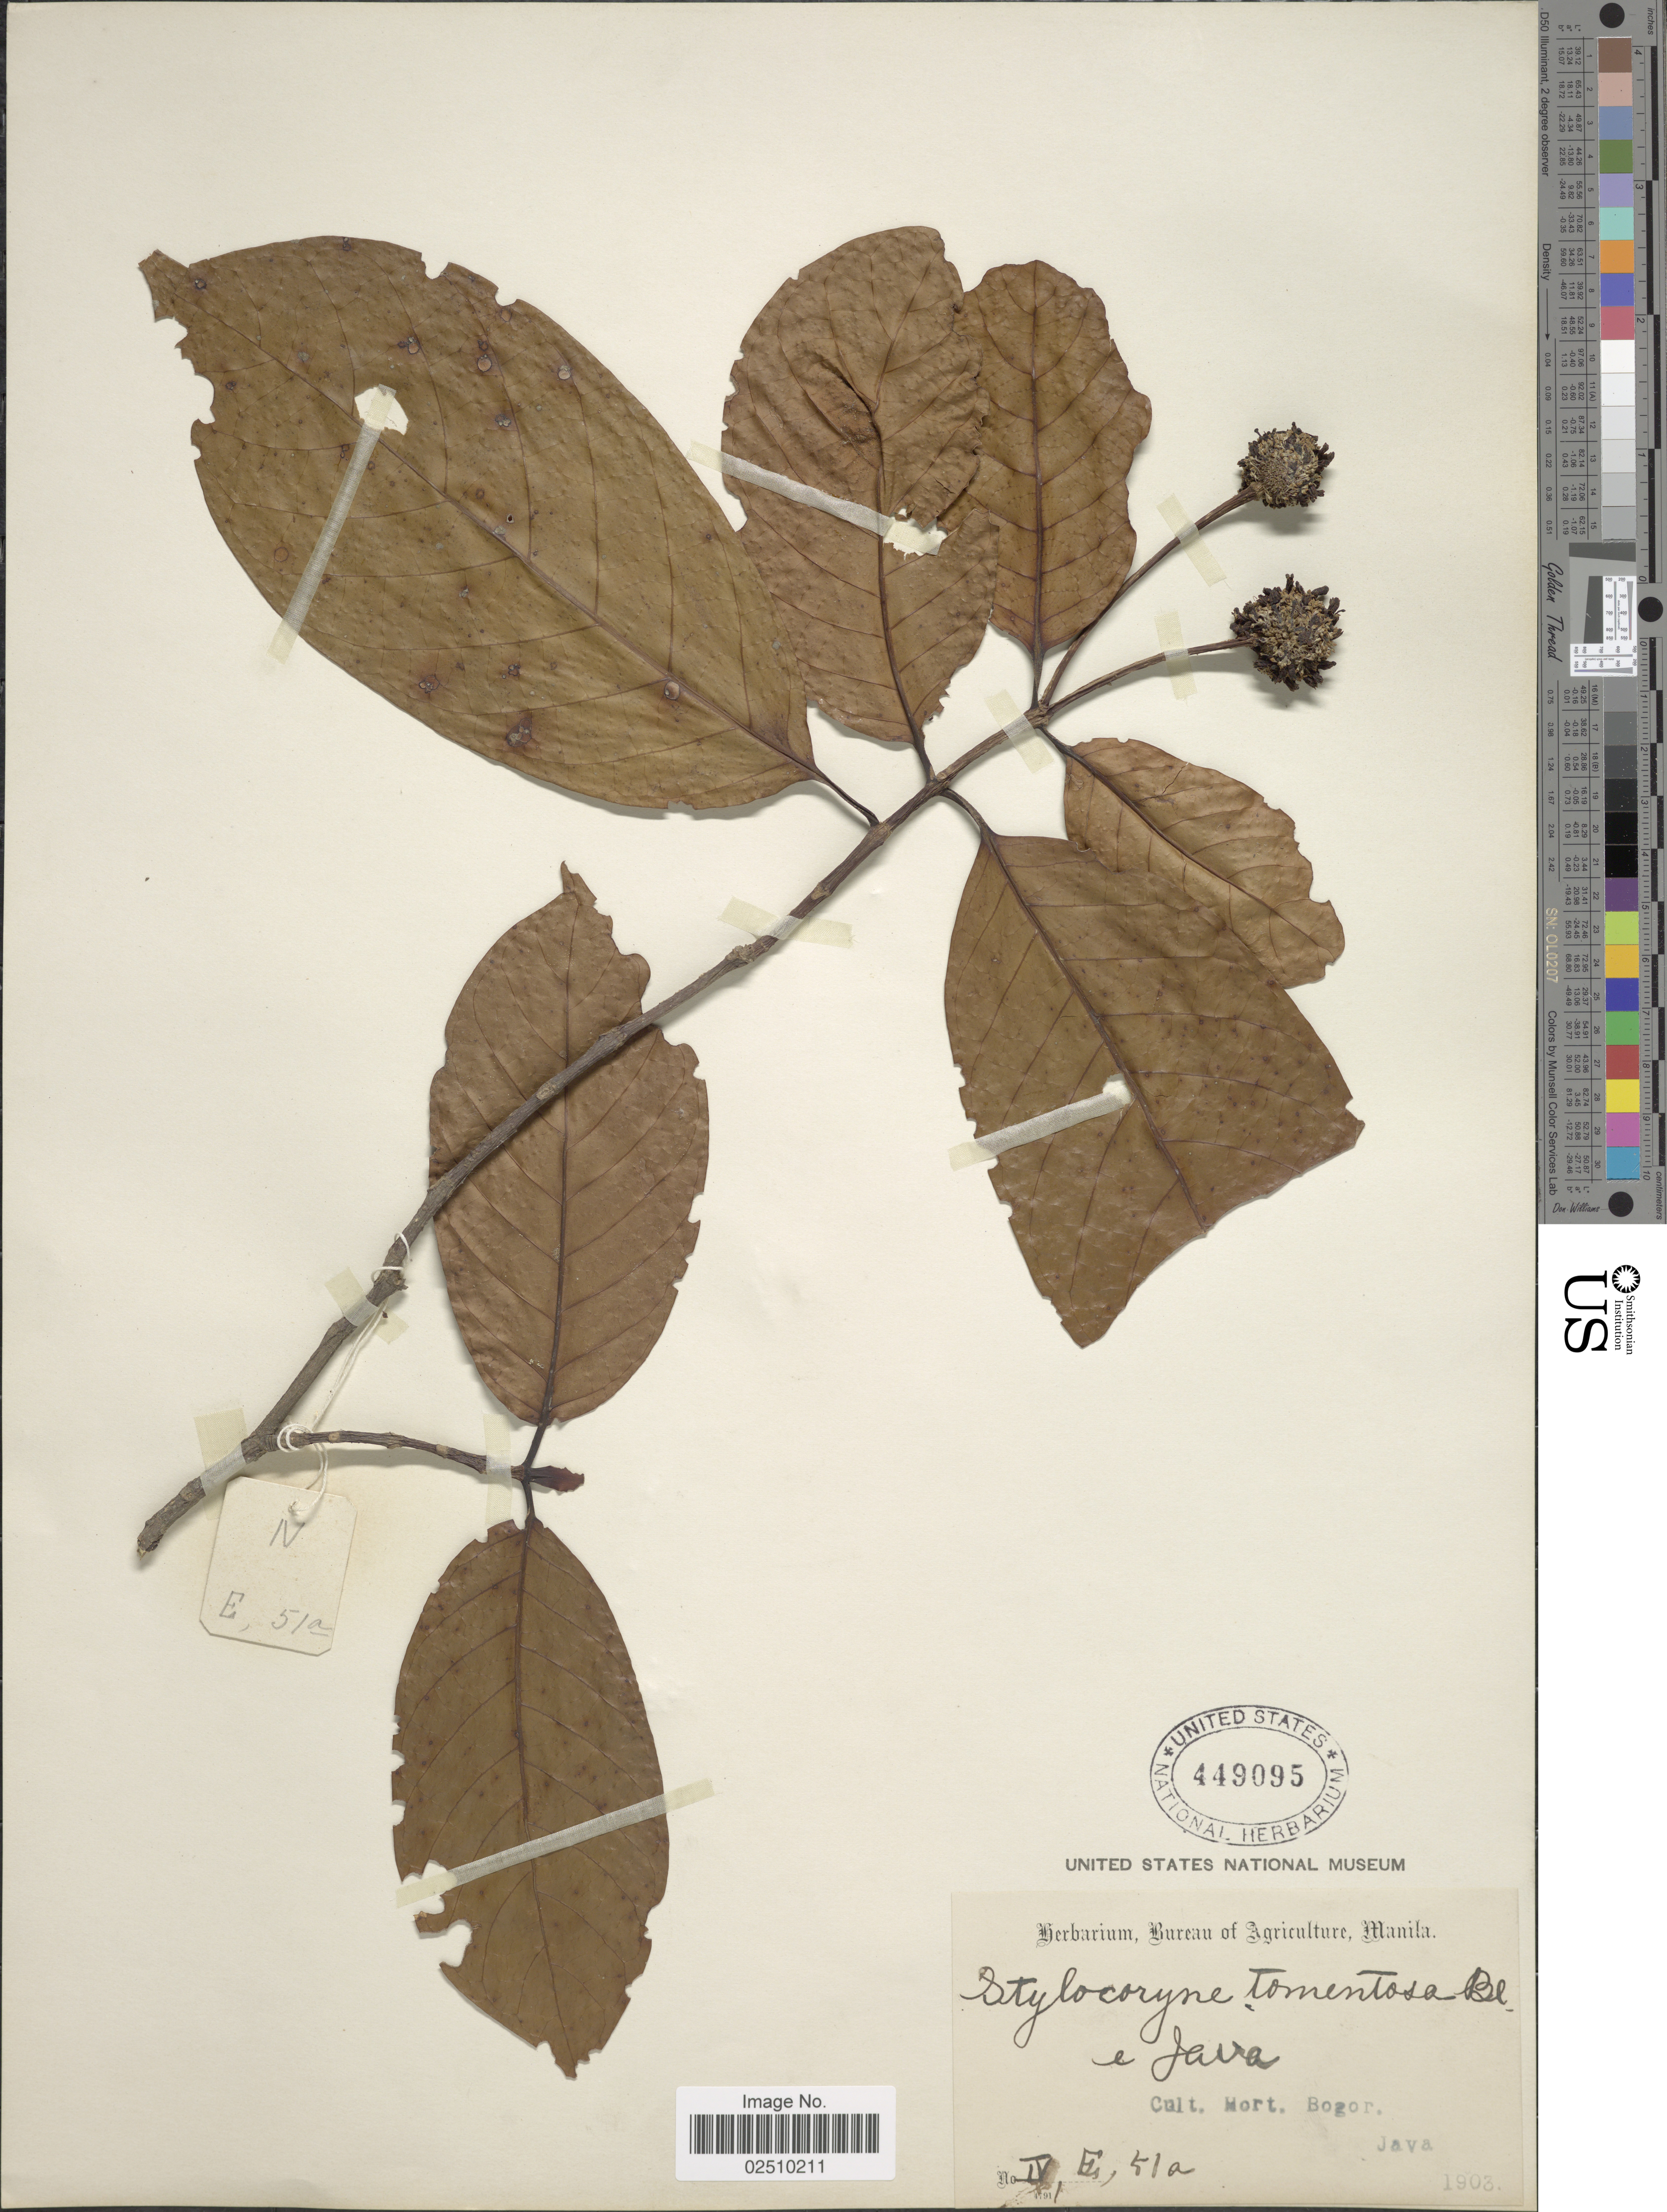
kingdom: Plantae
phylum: Tracheophyta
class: Magnoliopsida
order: Gentianales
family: Rubiaceae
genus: Stylocoryna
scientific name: Stylocoryna tomentosa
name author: Blume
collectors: ex Herb. Bur. Agric. Manila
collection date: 1903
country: Indonesia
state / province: Java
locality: Cult. Hort. Bogor, Java, IV, E, 51a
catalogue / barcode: US 449095